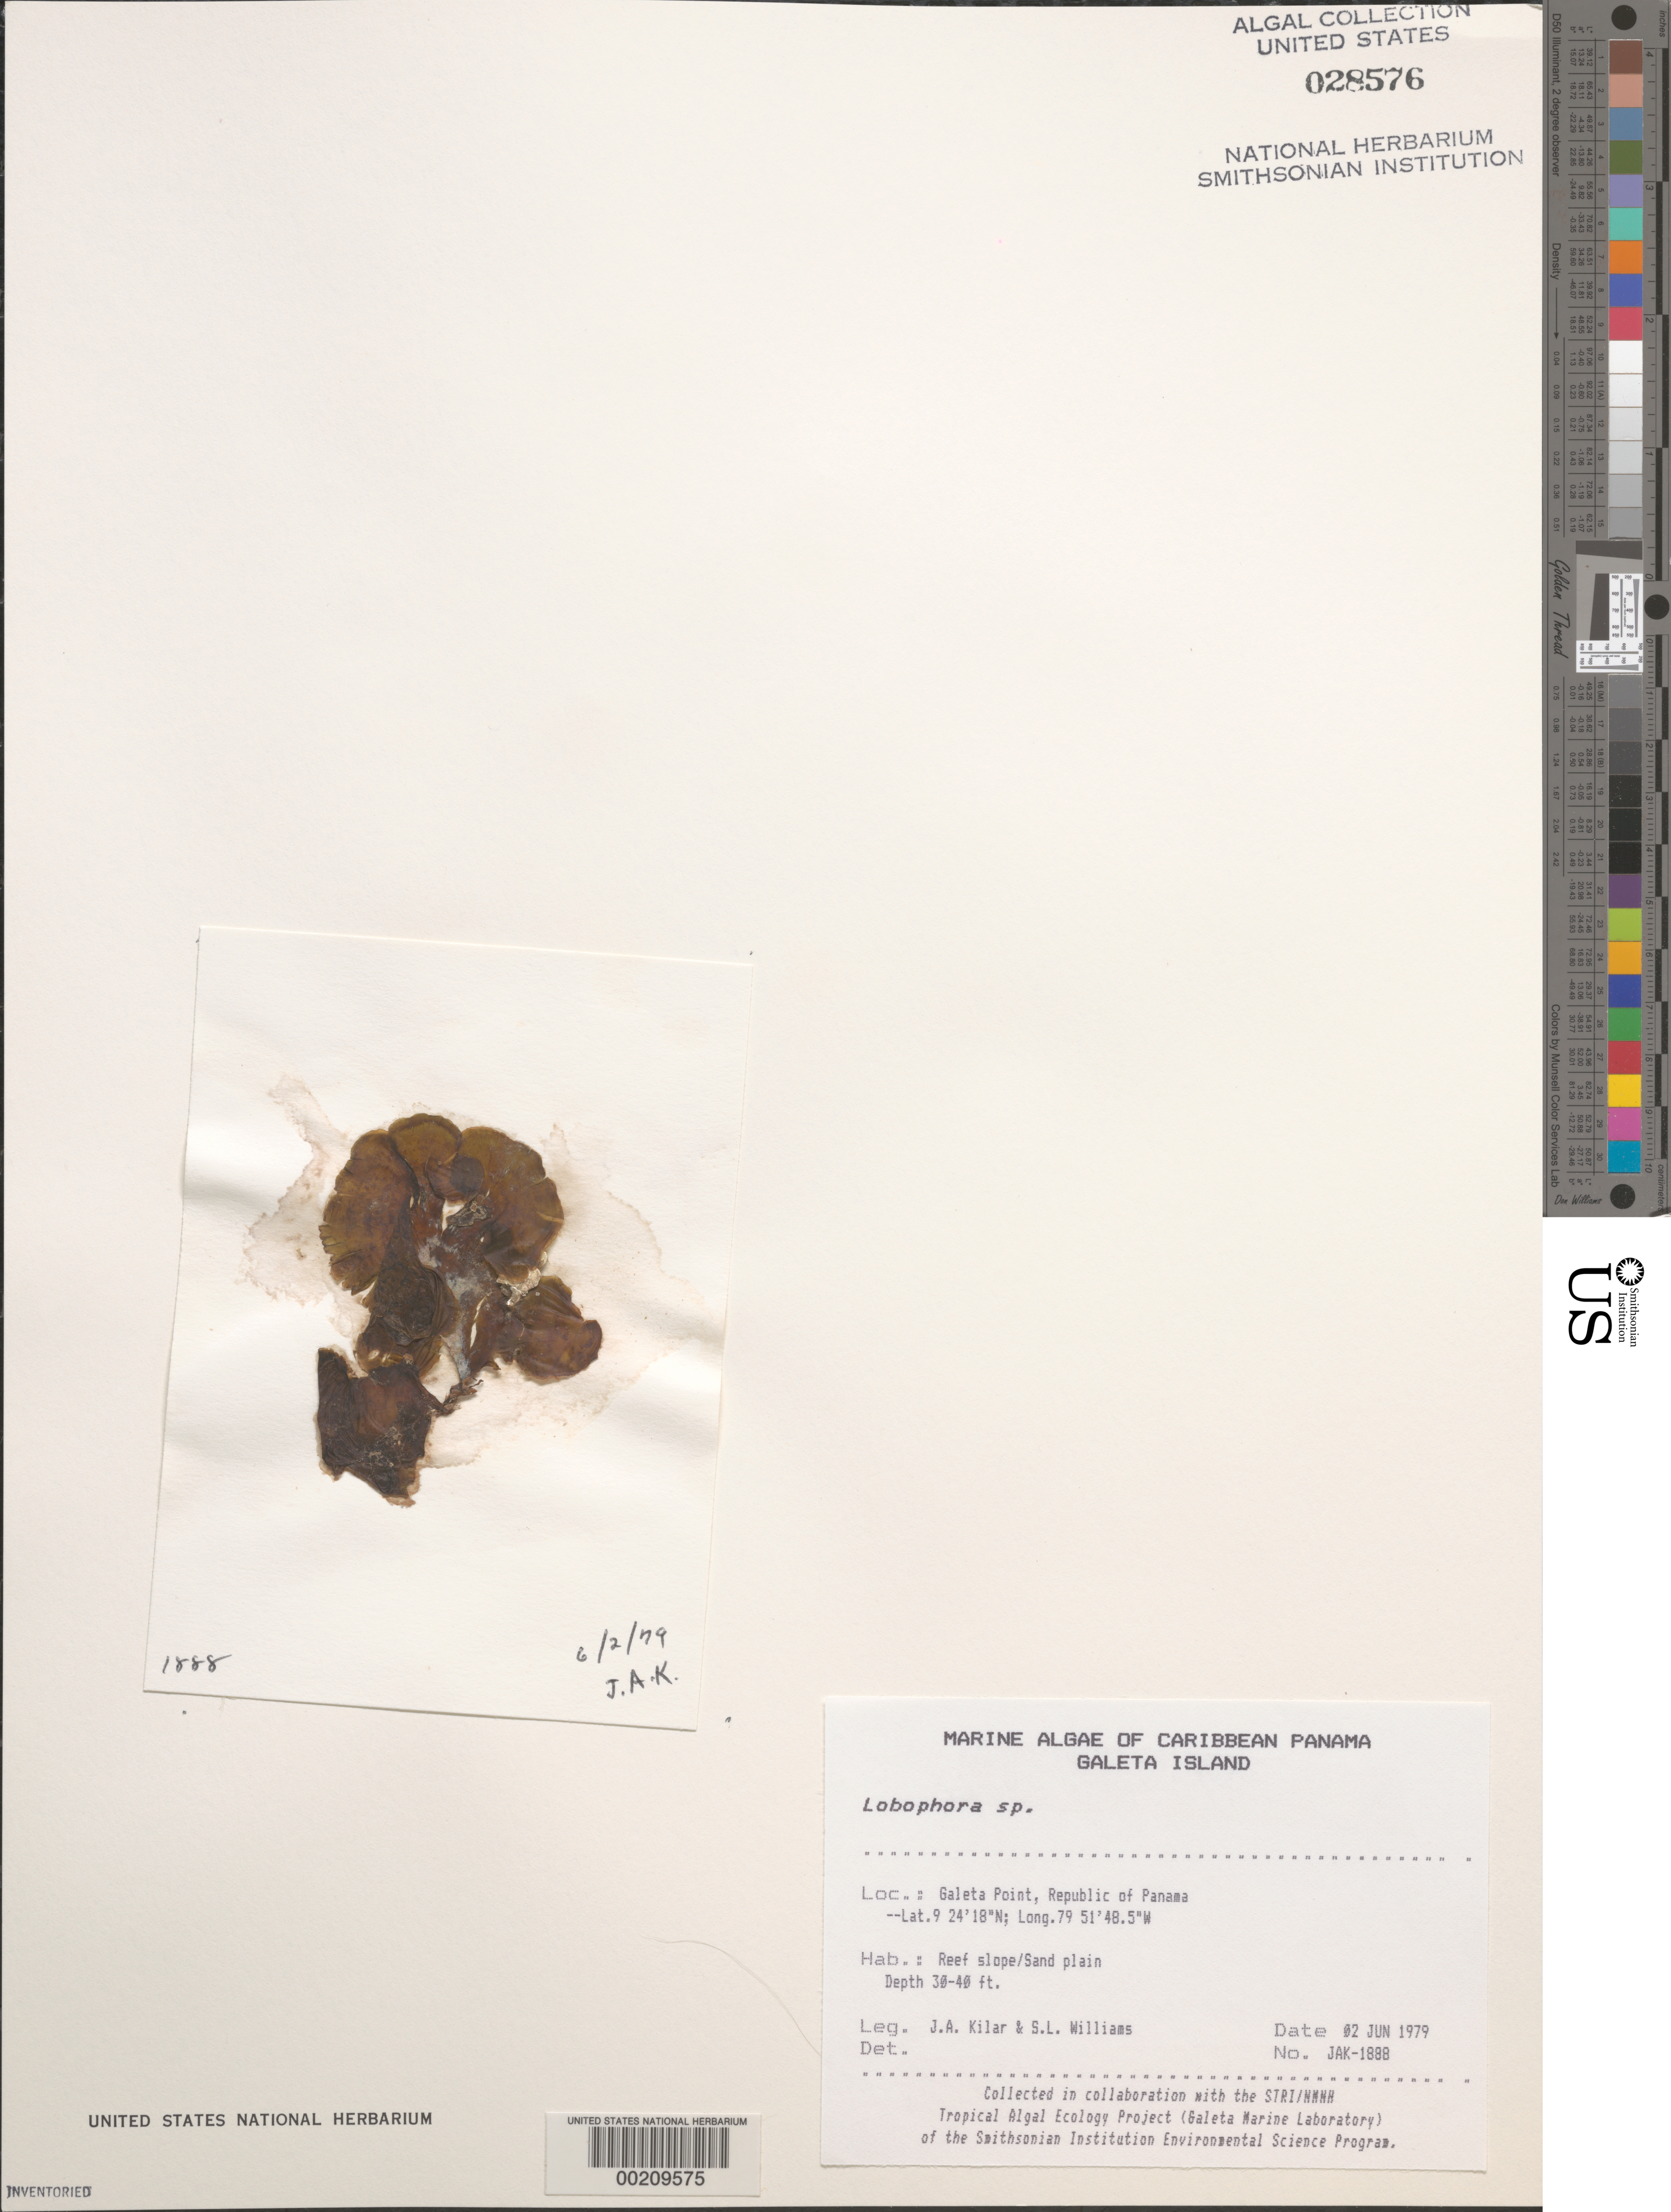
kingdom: Chromista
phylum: Ochrophyta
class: Phaeophyceae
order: Dictyotales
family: Dictyotaceae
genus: Lobophora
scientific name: Lobophora sp.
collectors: J. A. Kilar & S. L. Williams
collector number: JAK-1888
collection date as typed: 02 Jun 1979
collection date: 1979-06-02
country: Panama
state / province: Colón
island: Galeta Island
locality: Galeta Point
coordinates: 9 24' 18" N, 79 51' 48.5" W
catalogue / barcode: US 28576